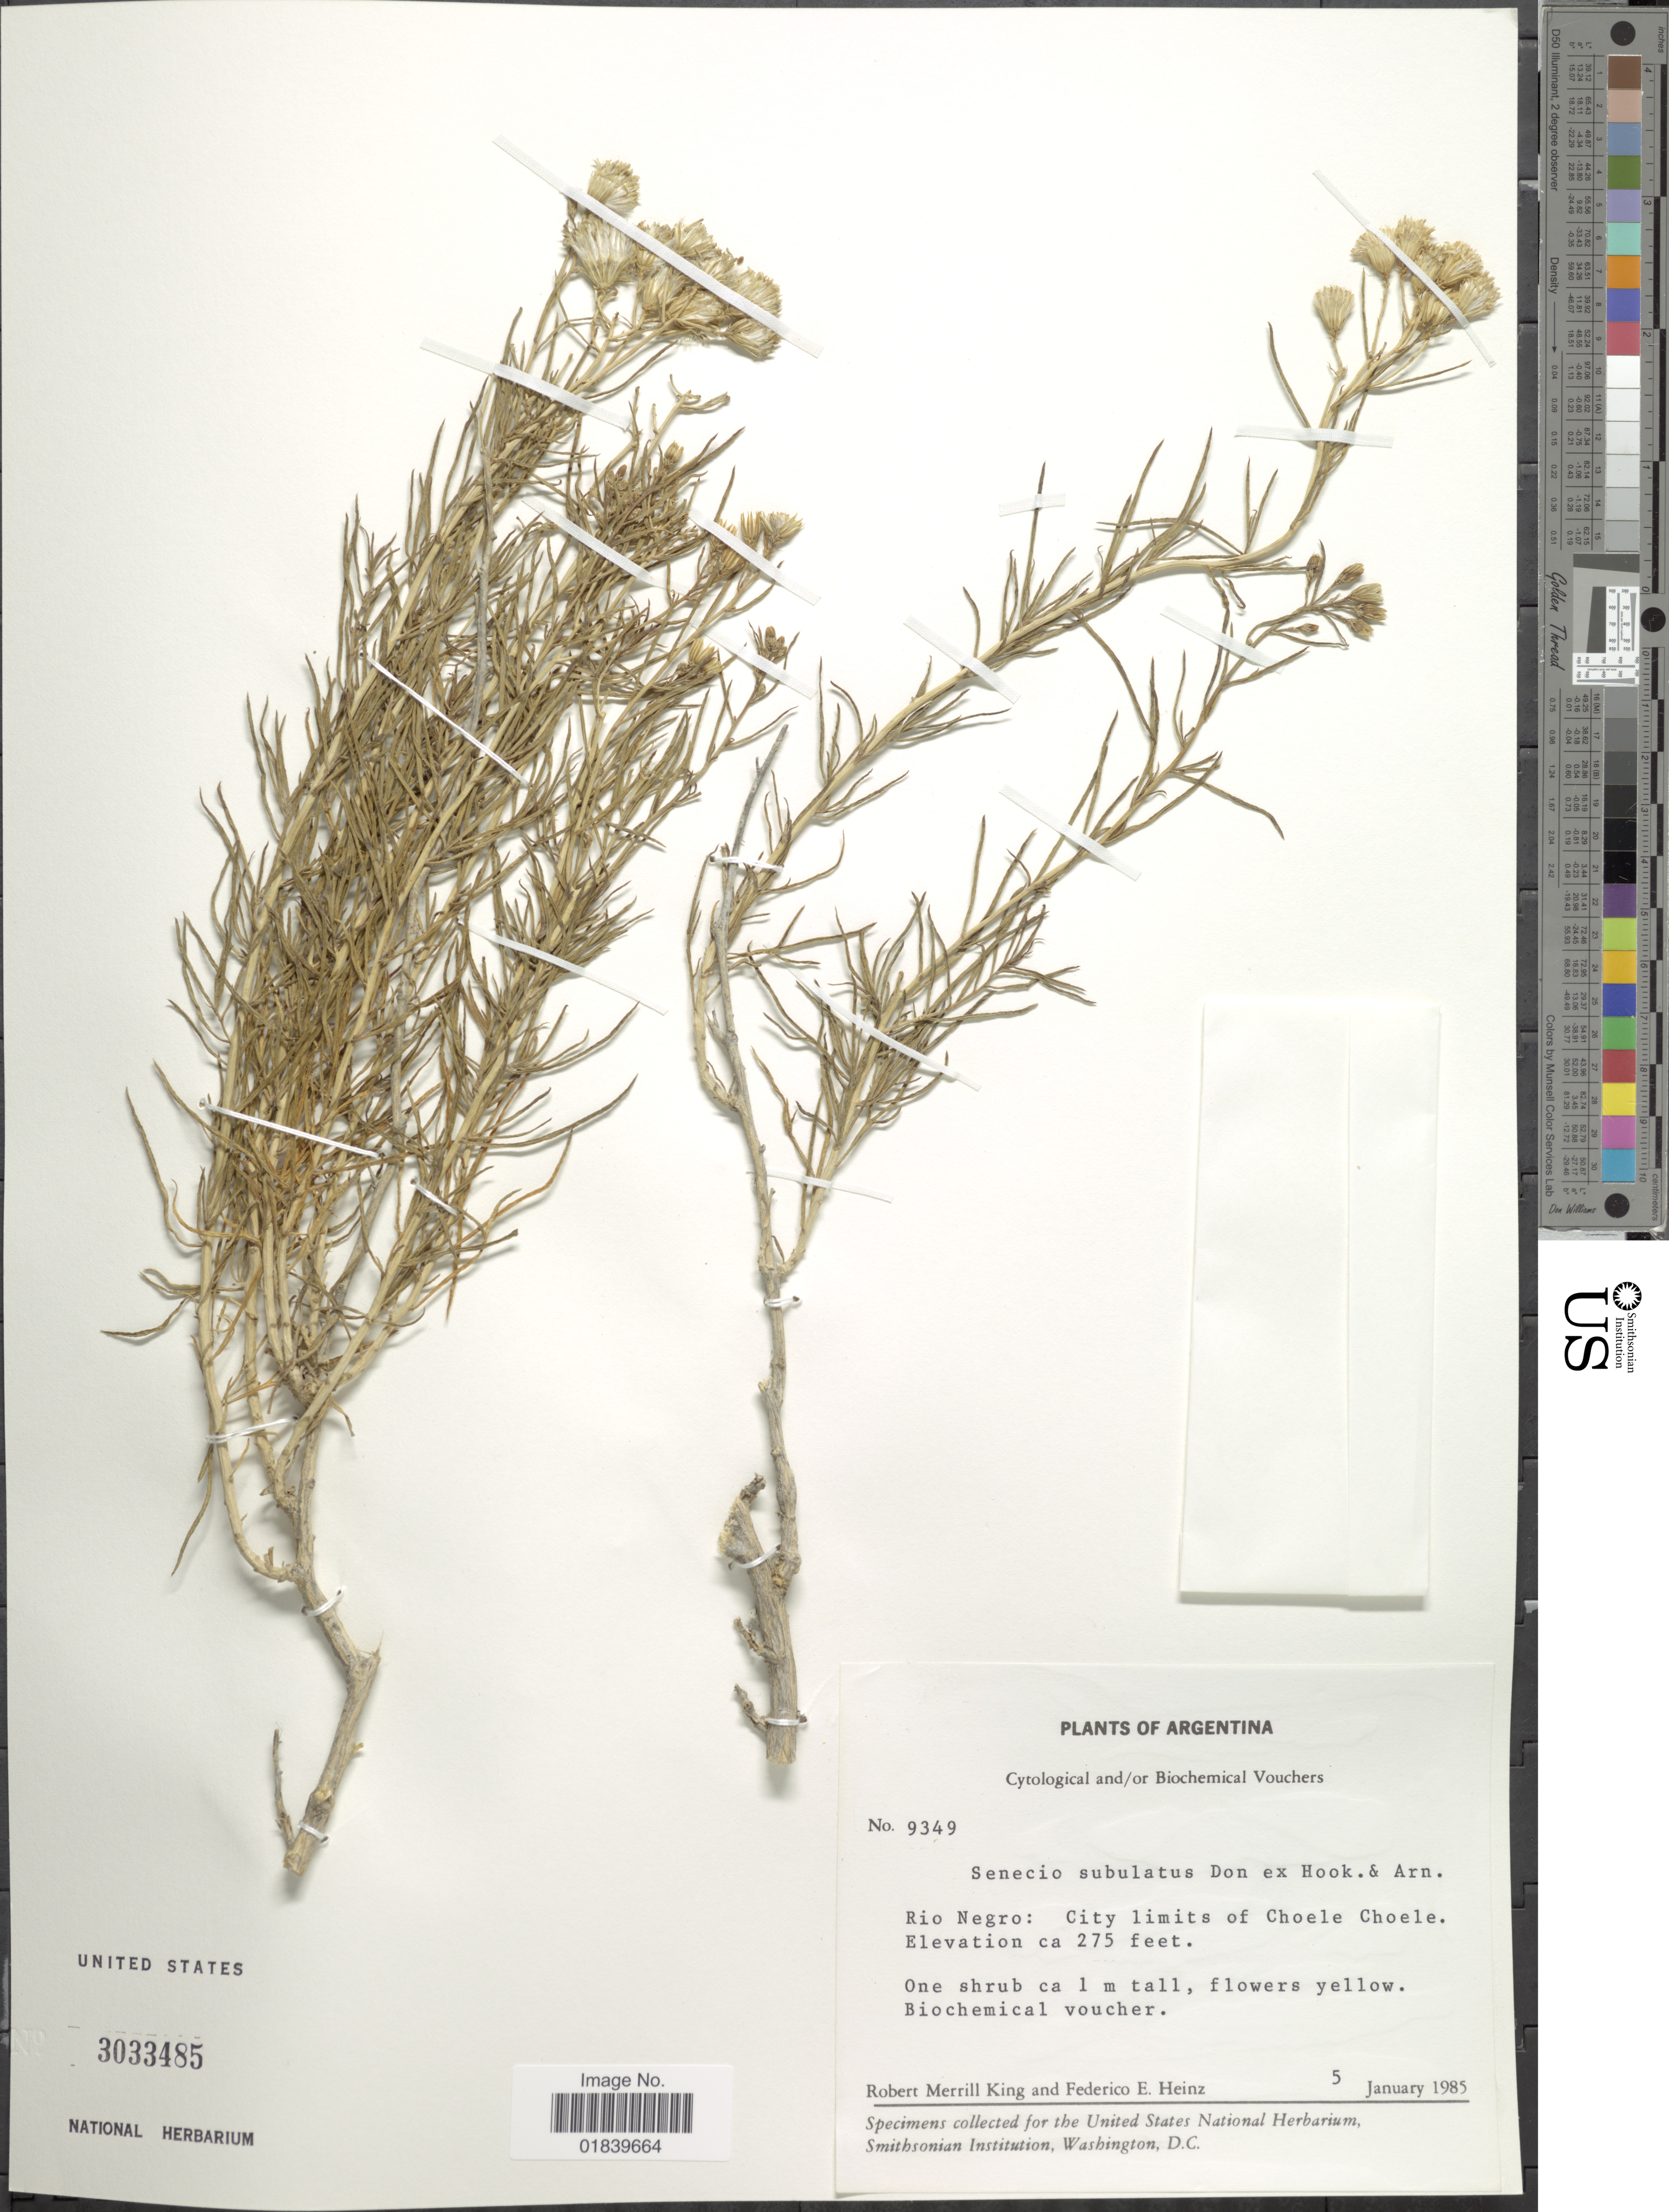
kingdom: Plantae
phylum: Tracheophyta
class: Magnoliopsida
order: Asterales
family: Asteraceae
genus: Senecio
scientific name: Senecio subulatus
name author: D. Don ex Hook. & Arn.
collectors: R. M. King & F. Heinz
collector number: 9349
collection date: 1985-01-05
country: Argentina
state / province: Rio Negro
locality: Rio Negro: City limits of Choele Choele.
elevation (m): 84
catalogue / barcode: US 3033485